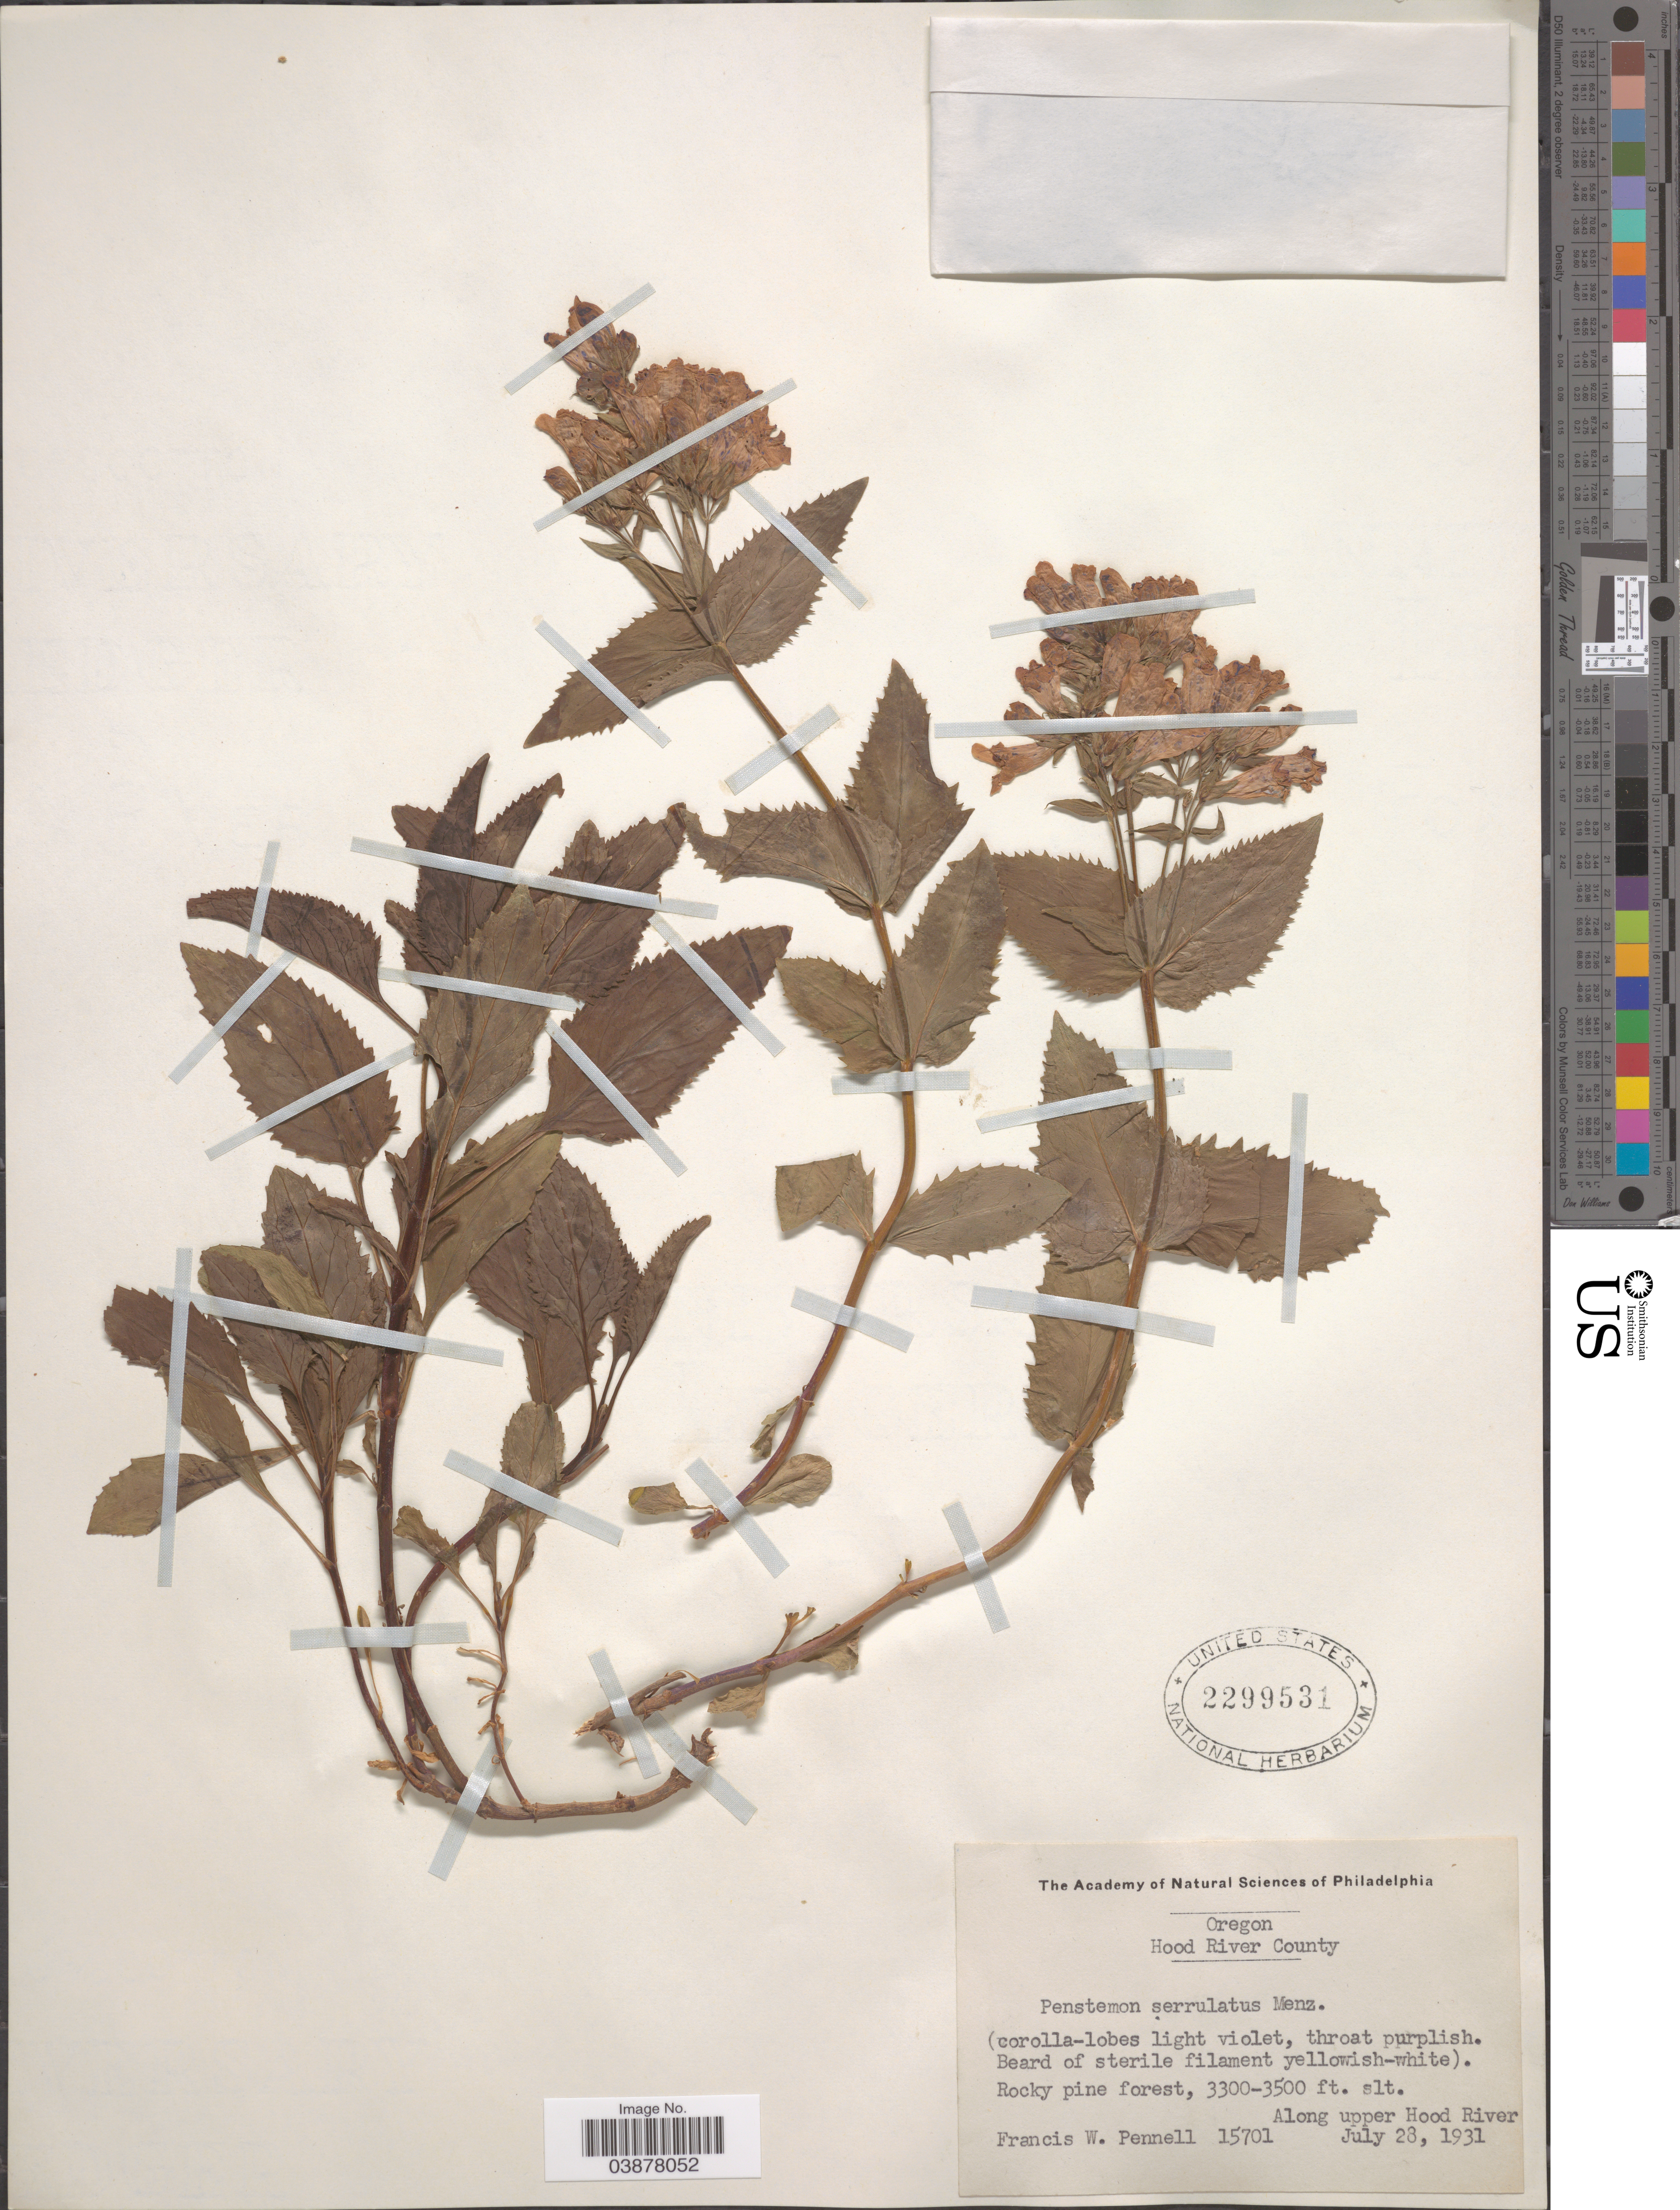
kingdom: Plantae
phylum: Tracheophyta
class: Magnoliopsida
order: Lamiales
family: Plantaginaceae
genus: Penstemon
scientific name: Penstemon serrulatus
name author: Menzies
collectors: F. W. Pennell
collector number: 15701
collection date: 1931-07-28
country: United States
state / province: Oregon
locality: Hood River County. Along upper Hood River.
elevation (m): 1006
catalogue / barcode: US 2299531